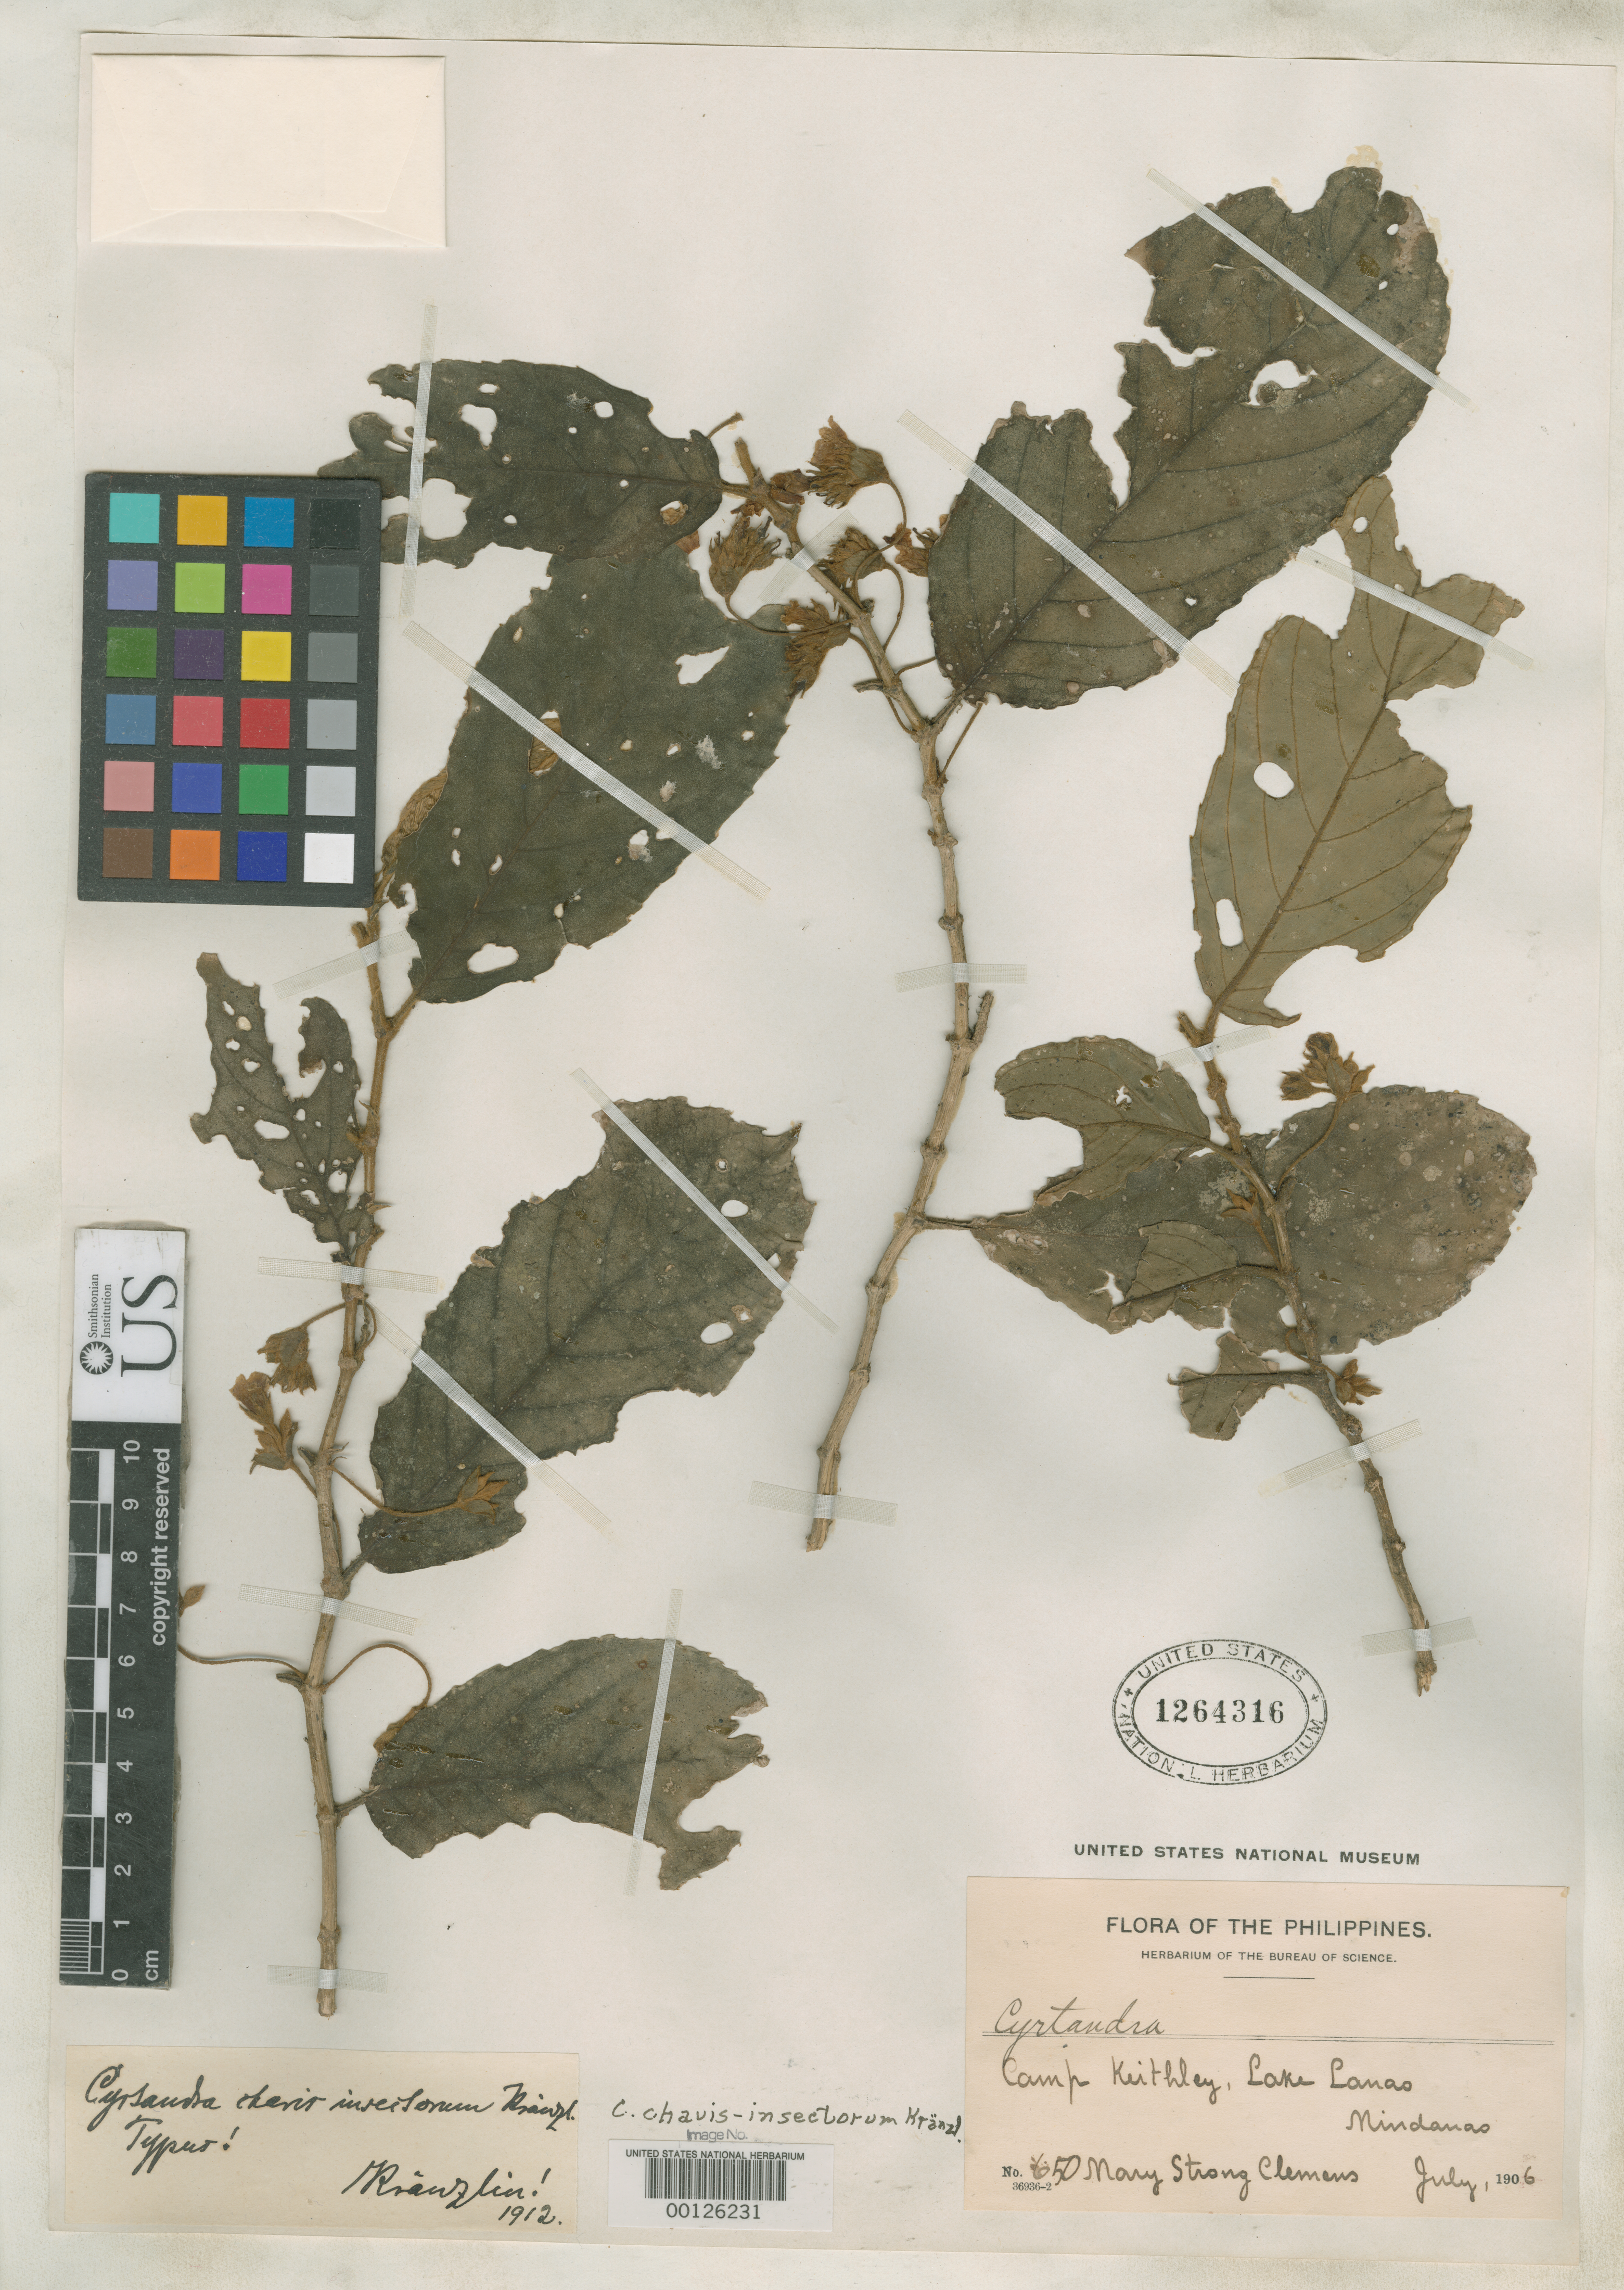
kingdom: Plantae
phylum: Tracheophyta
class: Magnoliopsida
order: Lamiales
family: Gesneriaceae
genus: Cyrtandra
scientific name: Cyrtandra chavis-insectorum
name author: Kraenzl.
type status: Isolectotype; Type Collection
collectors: M. S. Clemens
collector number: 650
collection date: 1906-07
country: Philippines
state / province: Muslim Mindanao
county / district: Lanao del Sur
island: Mindanao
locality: Camp Keithley, Lake Lanao.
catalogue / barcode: US 1264316